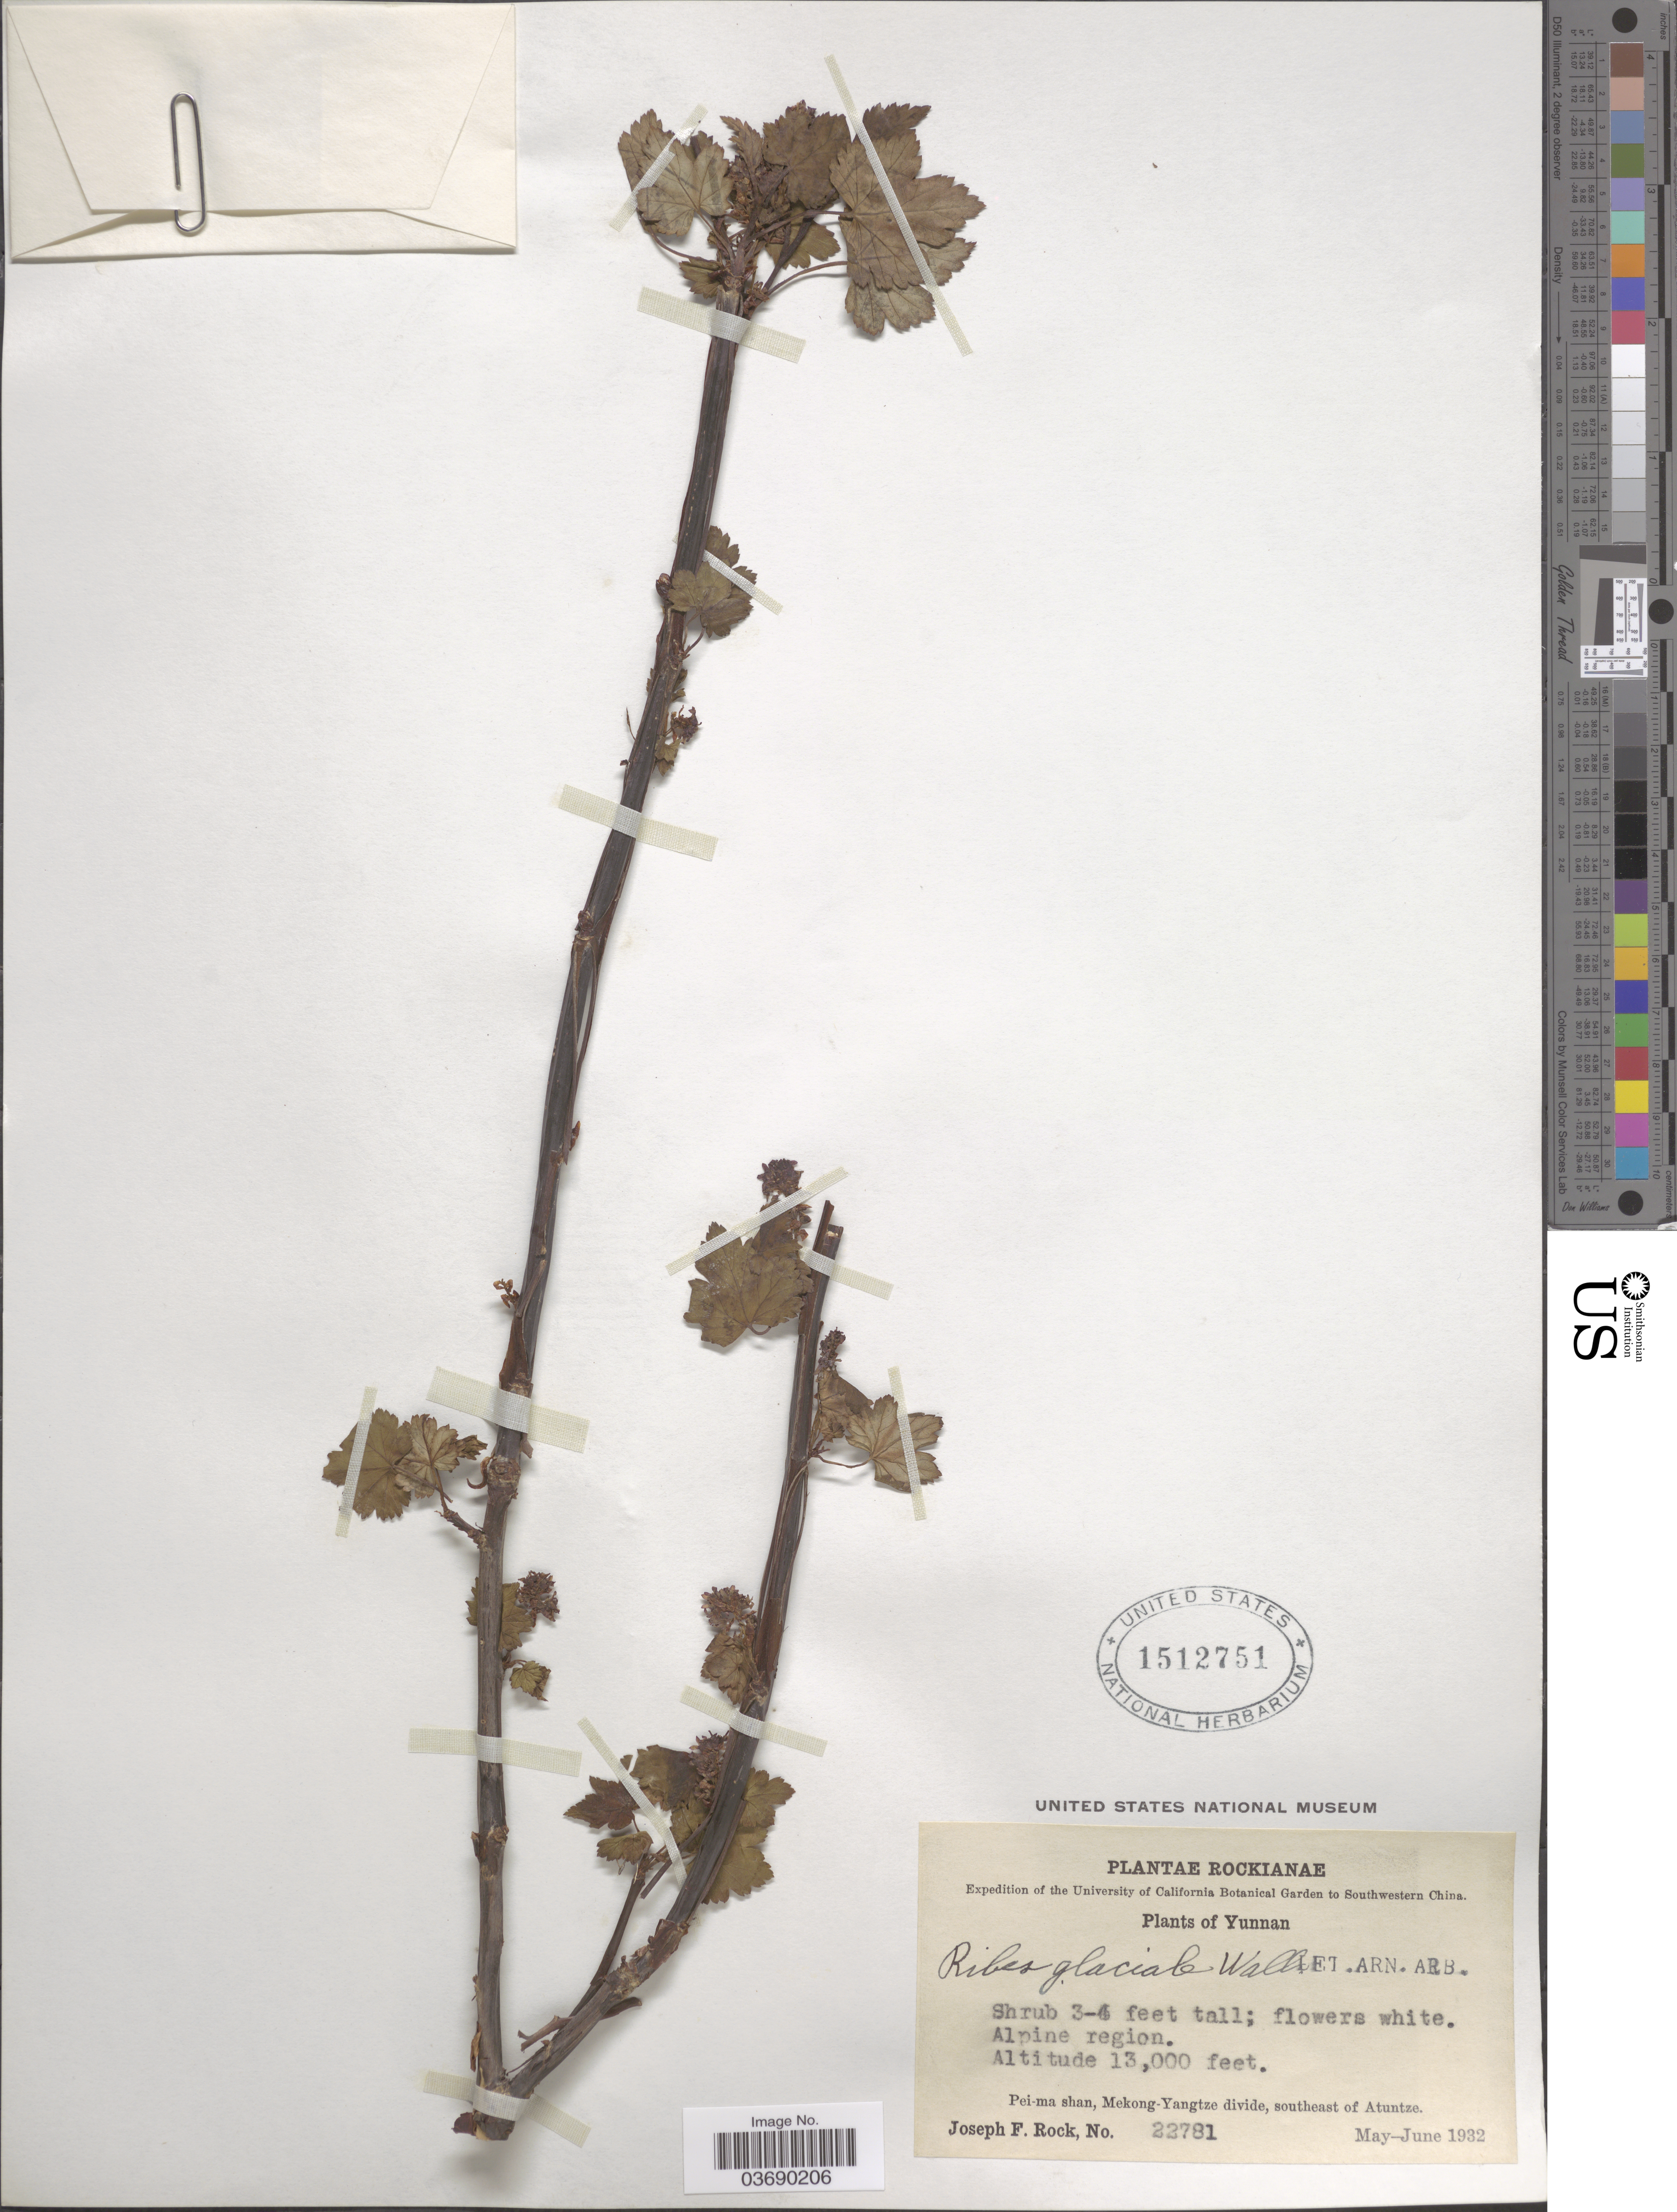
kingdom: Plantae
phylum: Tracheophyta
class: Magnoliopsida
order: Saxifragales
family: Grossulariaceae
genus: Ribes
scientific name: Ribes glaciale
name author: Wall.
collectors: J. F. Rock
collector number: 22781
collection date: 1932-05/1932-06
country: China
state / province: Yunnan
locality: Southwestern China. Pei-ma shan, Mekong-Yangtze divide, southeast of Atuntze.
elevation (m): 3962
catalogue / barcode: US 1512751